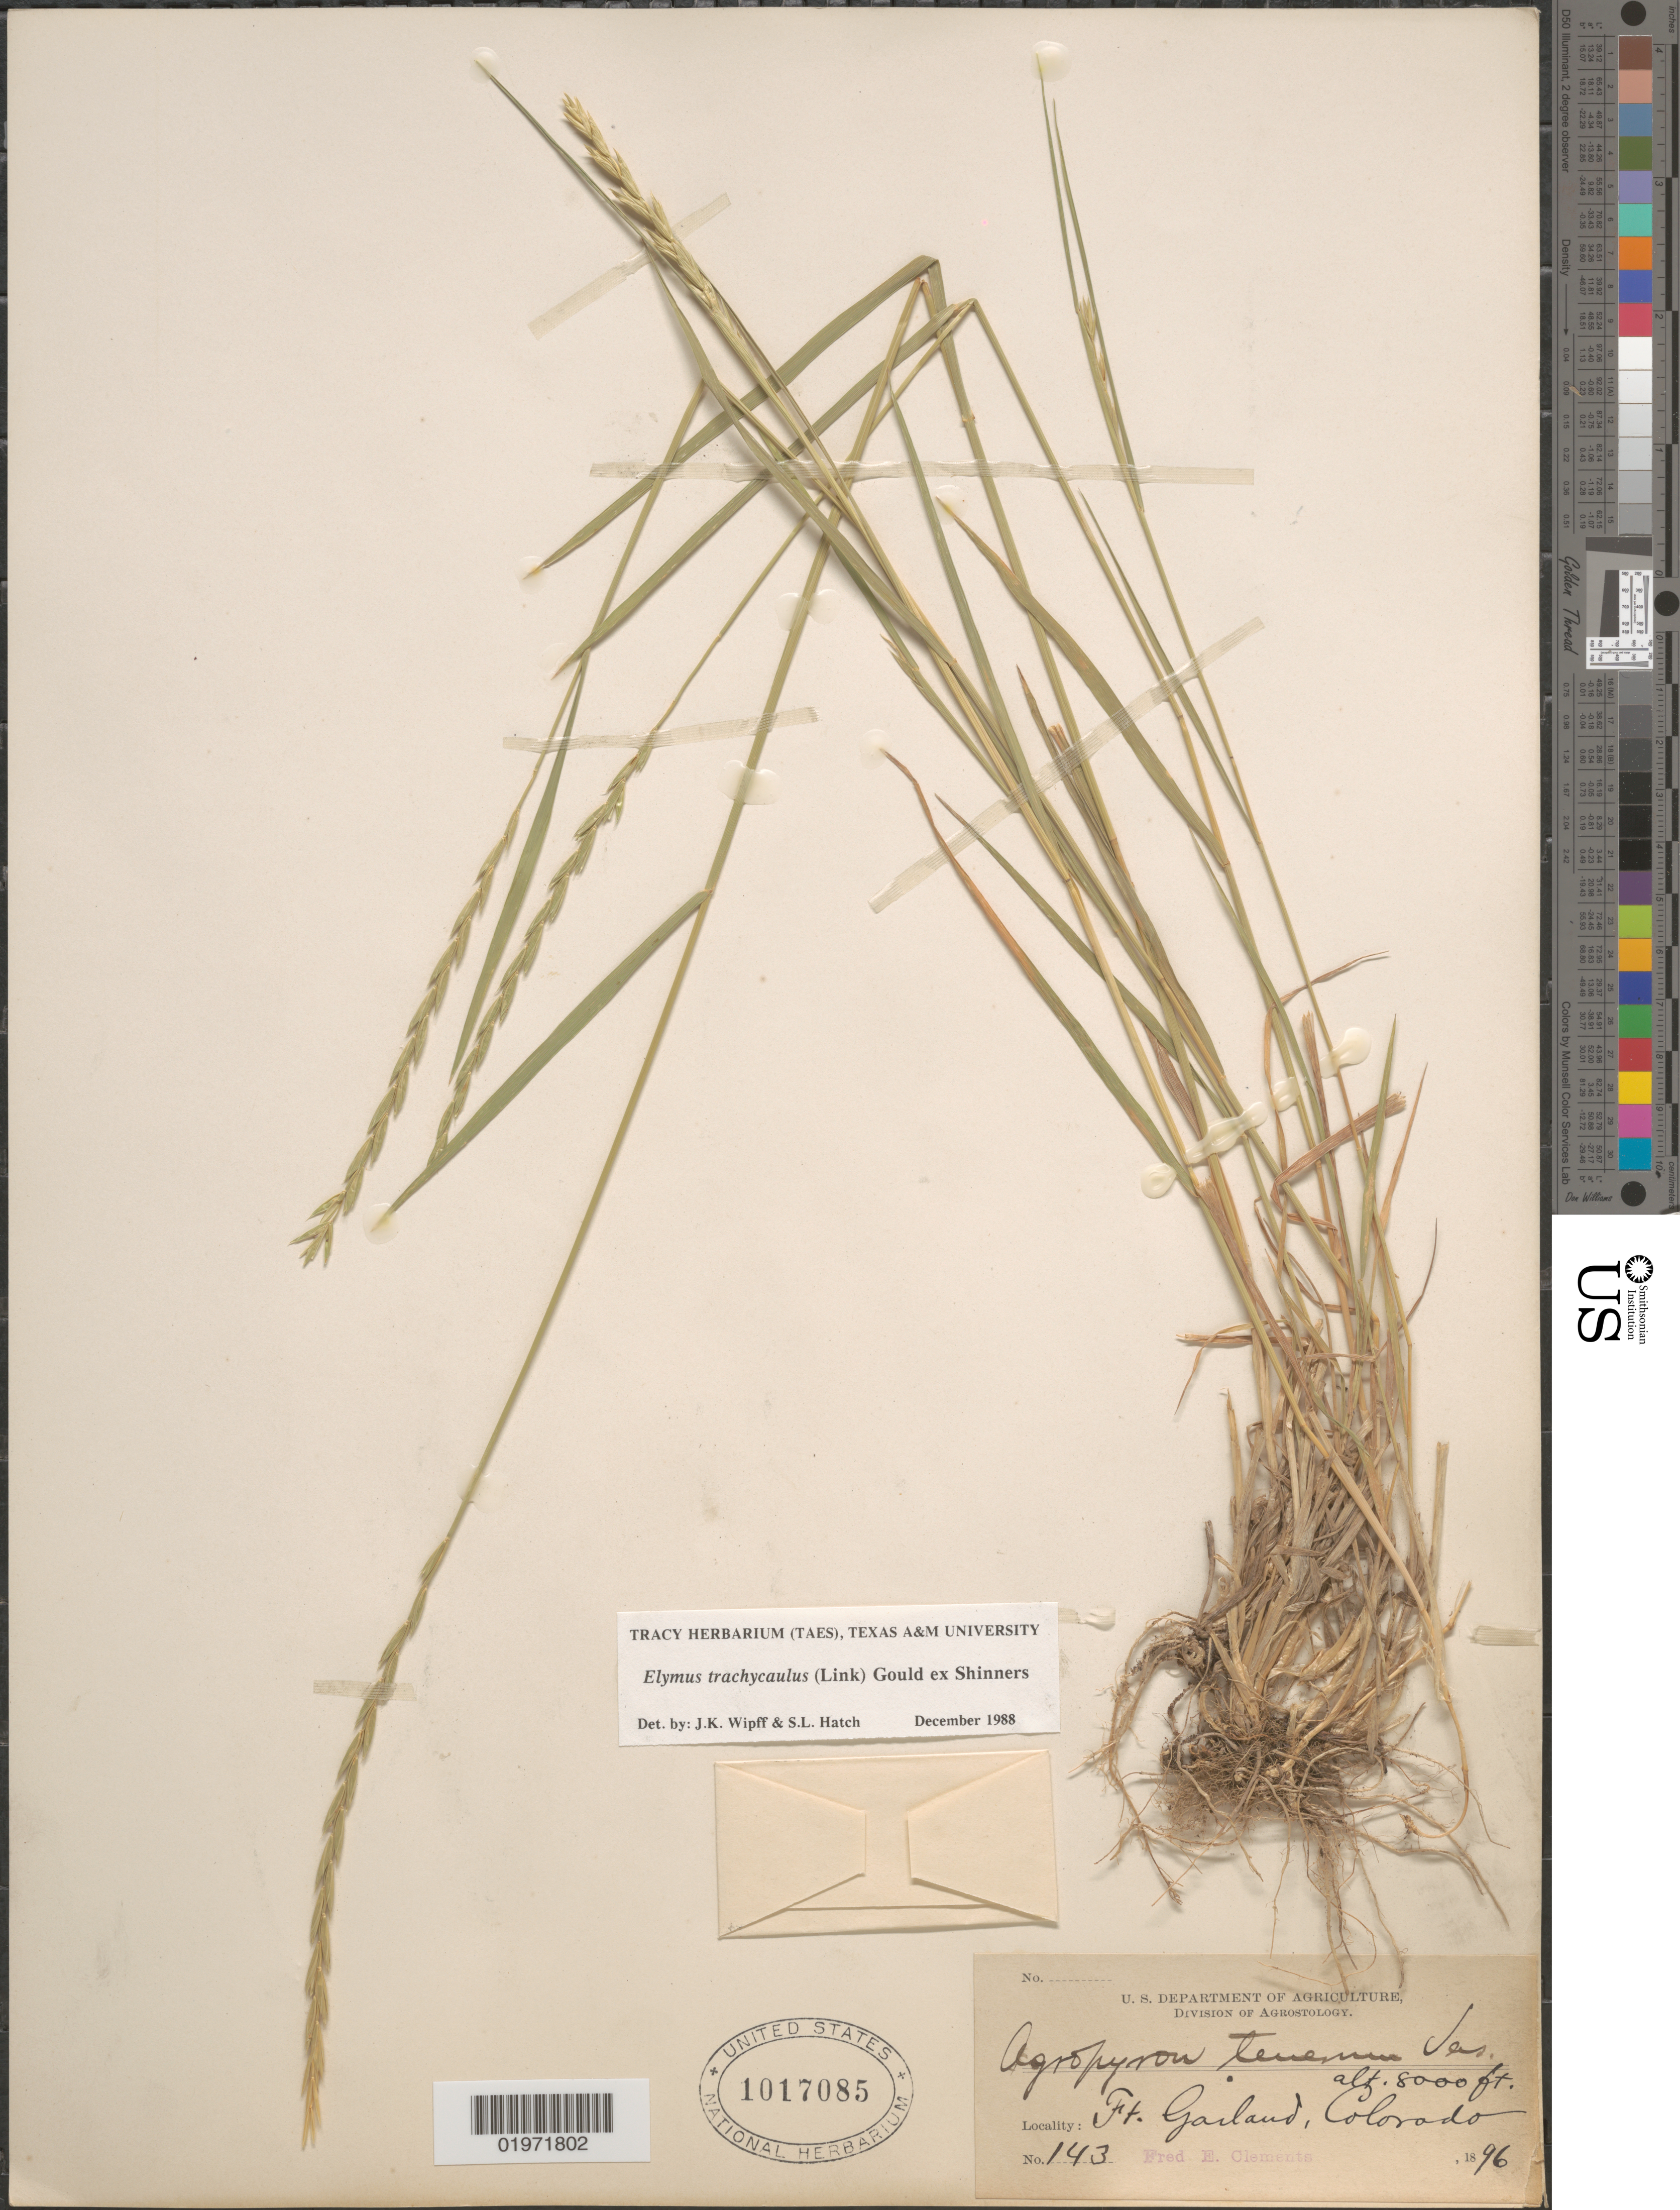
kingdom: Plantae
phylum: Tracheophyta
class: Liliopsida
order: Poales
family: Poaceae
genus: Elymus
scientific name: Elymus trachycaulus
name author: (Link) Gould ex Shinners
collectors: F. E. Clements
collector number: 143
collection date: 1896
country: United States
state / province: Colorado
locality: Ft. Garland.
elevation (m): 2438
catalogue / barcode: US 1017085